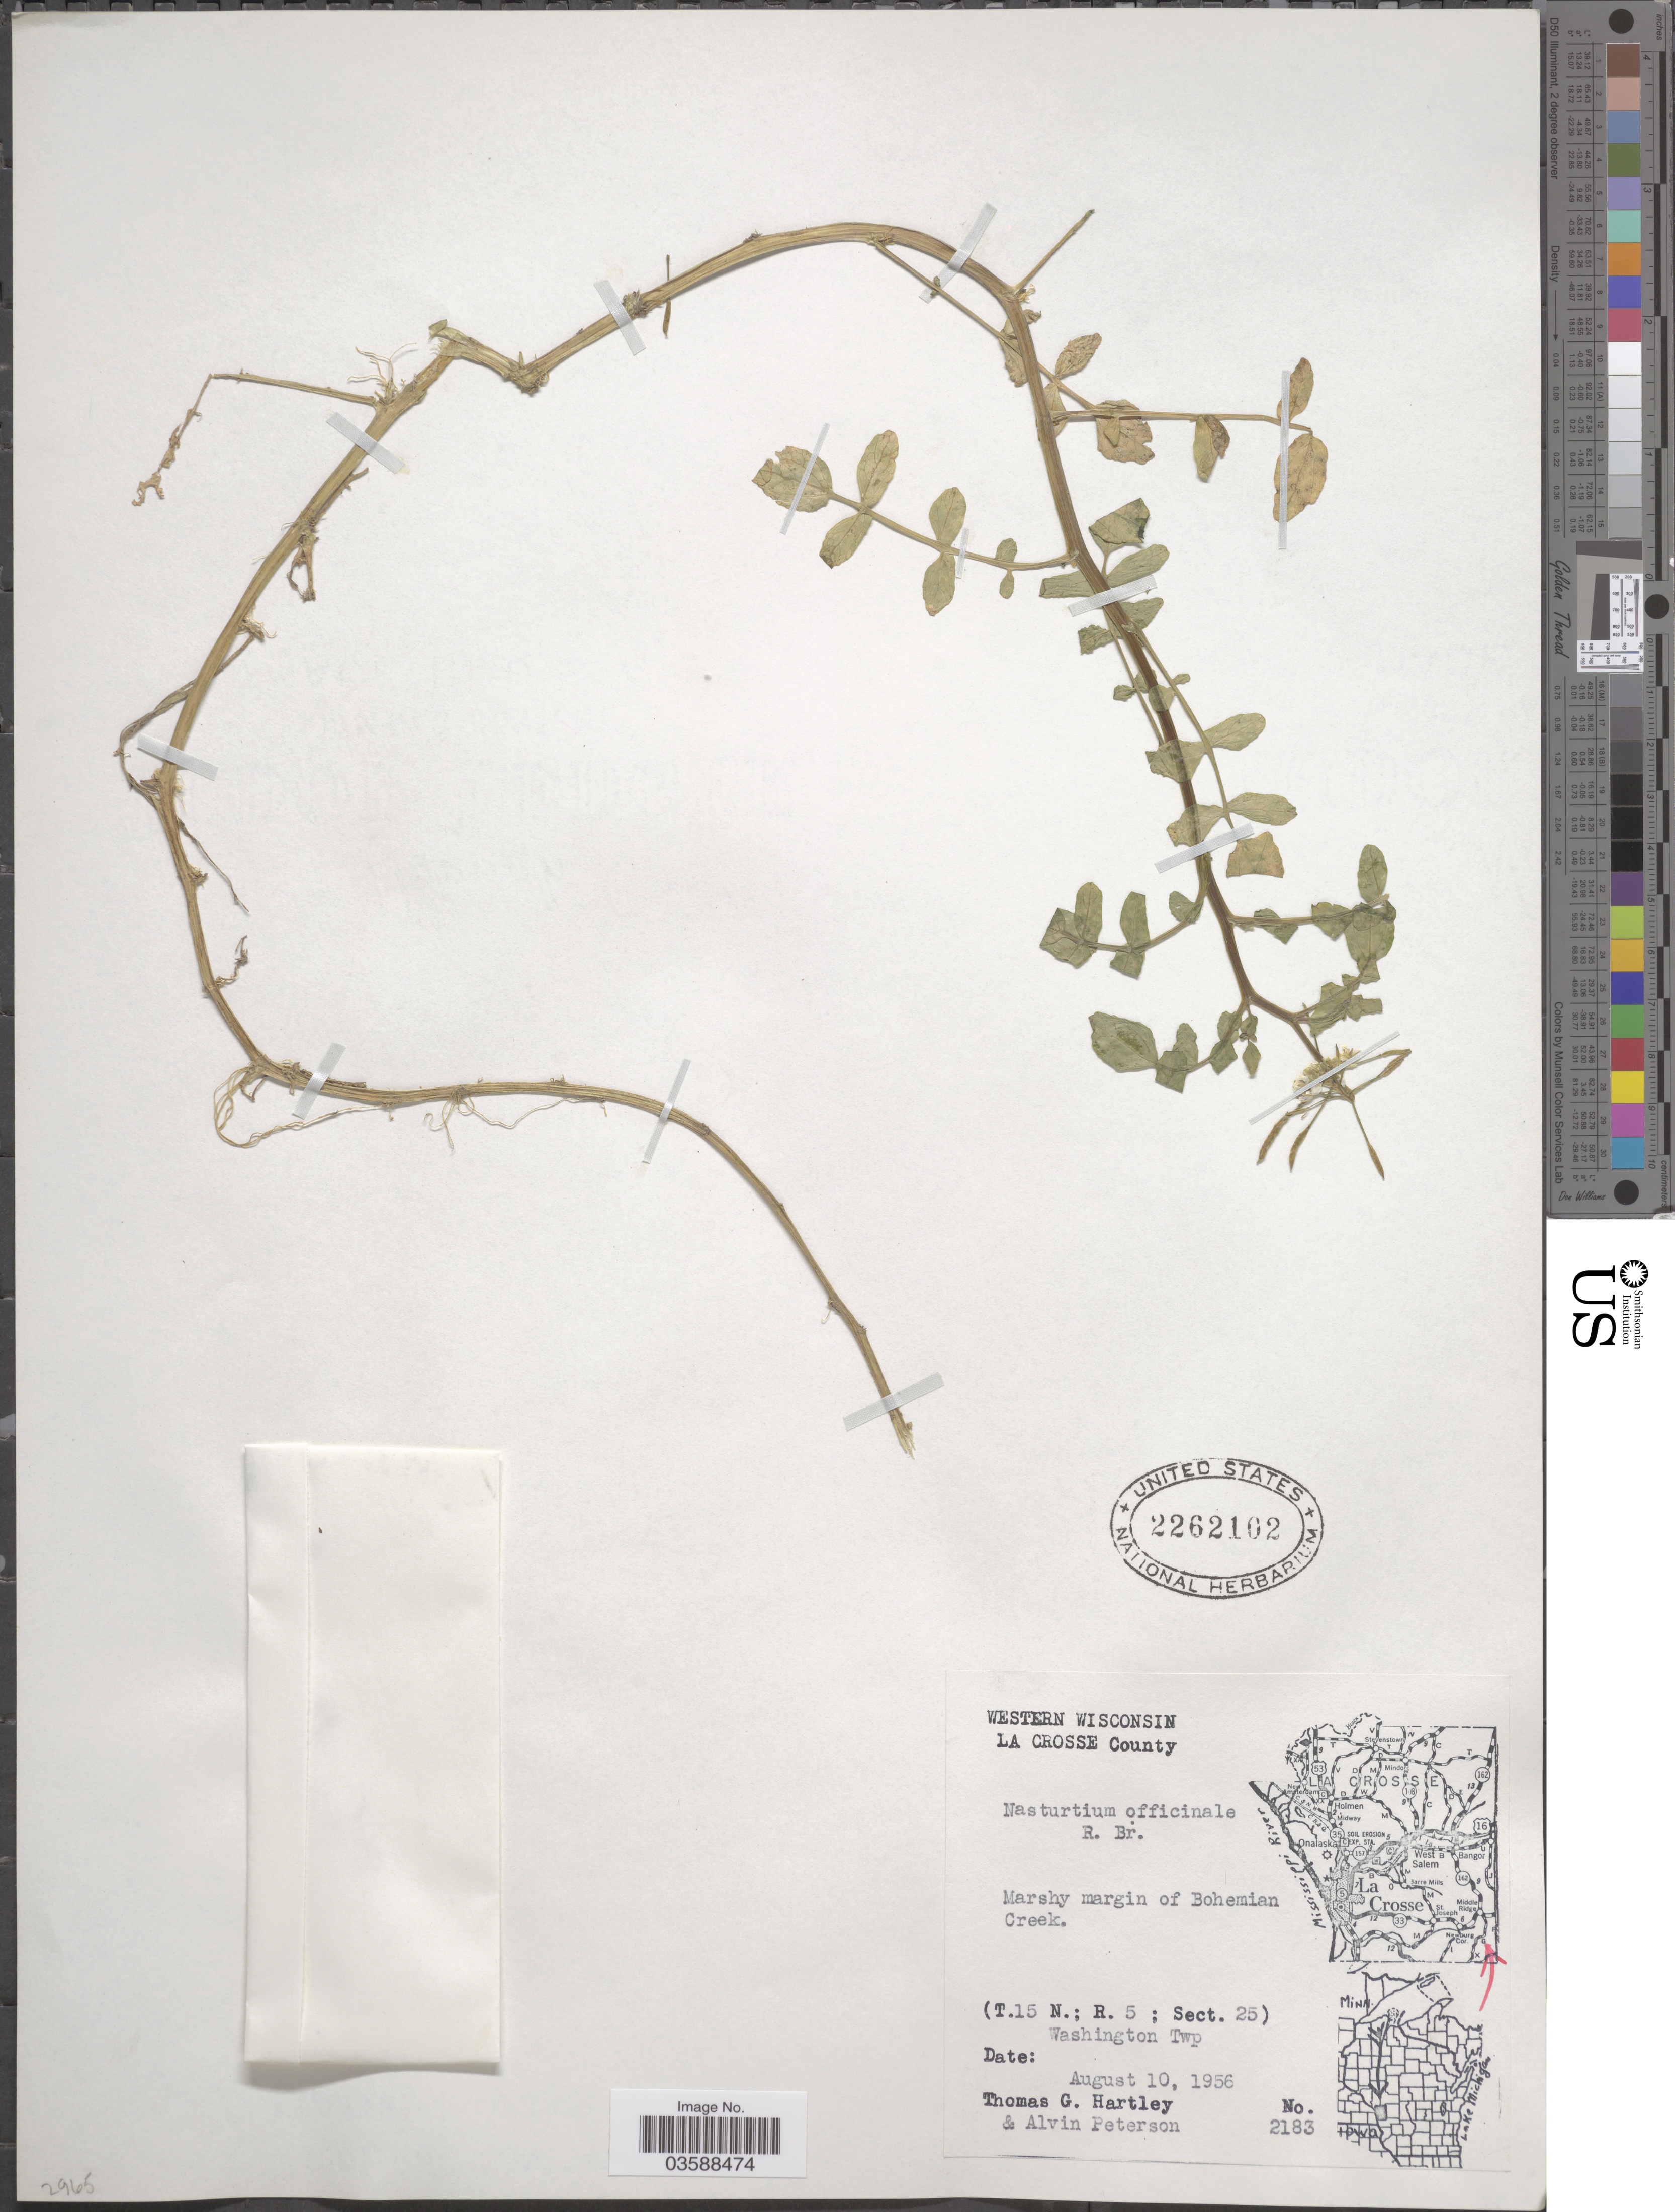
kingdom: Plantae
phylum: Tracheophyta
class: Magnoliopsida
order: Brassicales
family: Brassicaceae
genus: Nasturtium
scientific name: Nasturtium officinale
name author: R. Br.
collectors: T. G. Hartley & A. M. Peterson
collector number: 2183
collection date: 1956-08-10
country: United States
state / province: Wisconsin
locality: Western Wisconsin, La Crosse County; Marshy margin of Bohemian Creek. (T.15 N.; R. 5 ; Sect. 25) Washington Twp.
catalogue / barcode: US 2262102